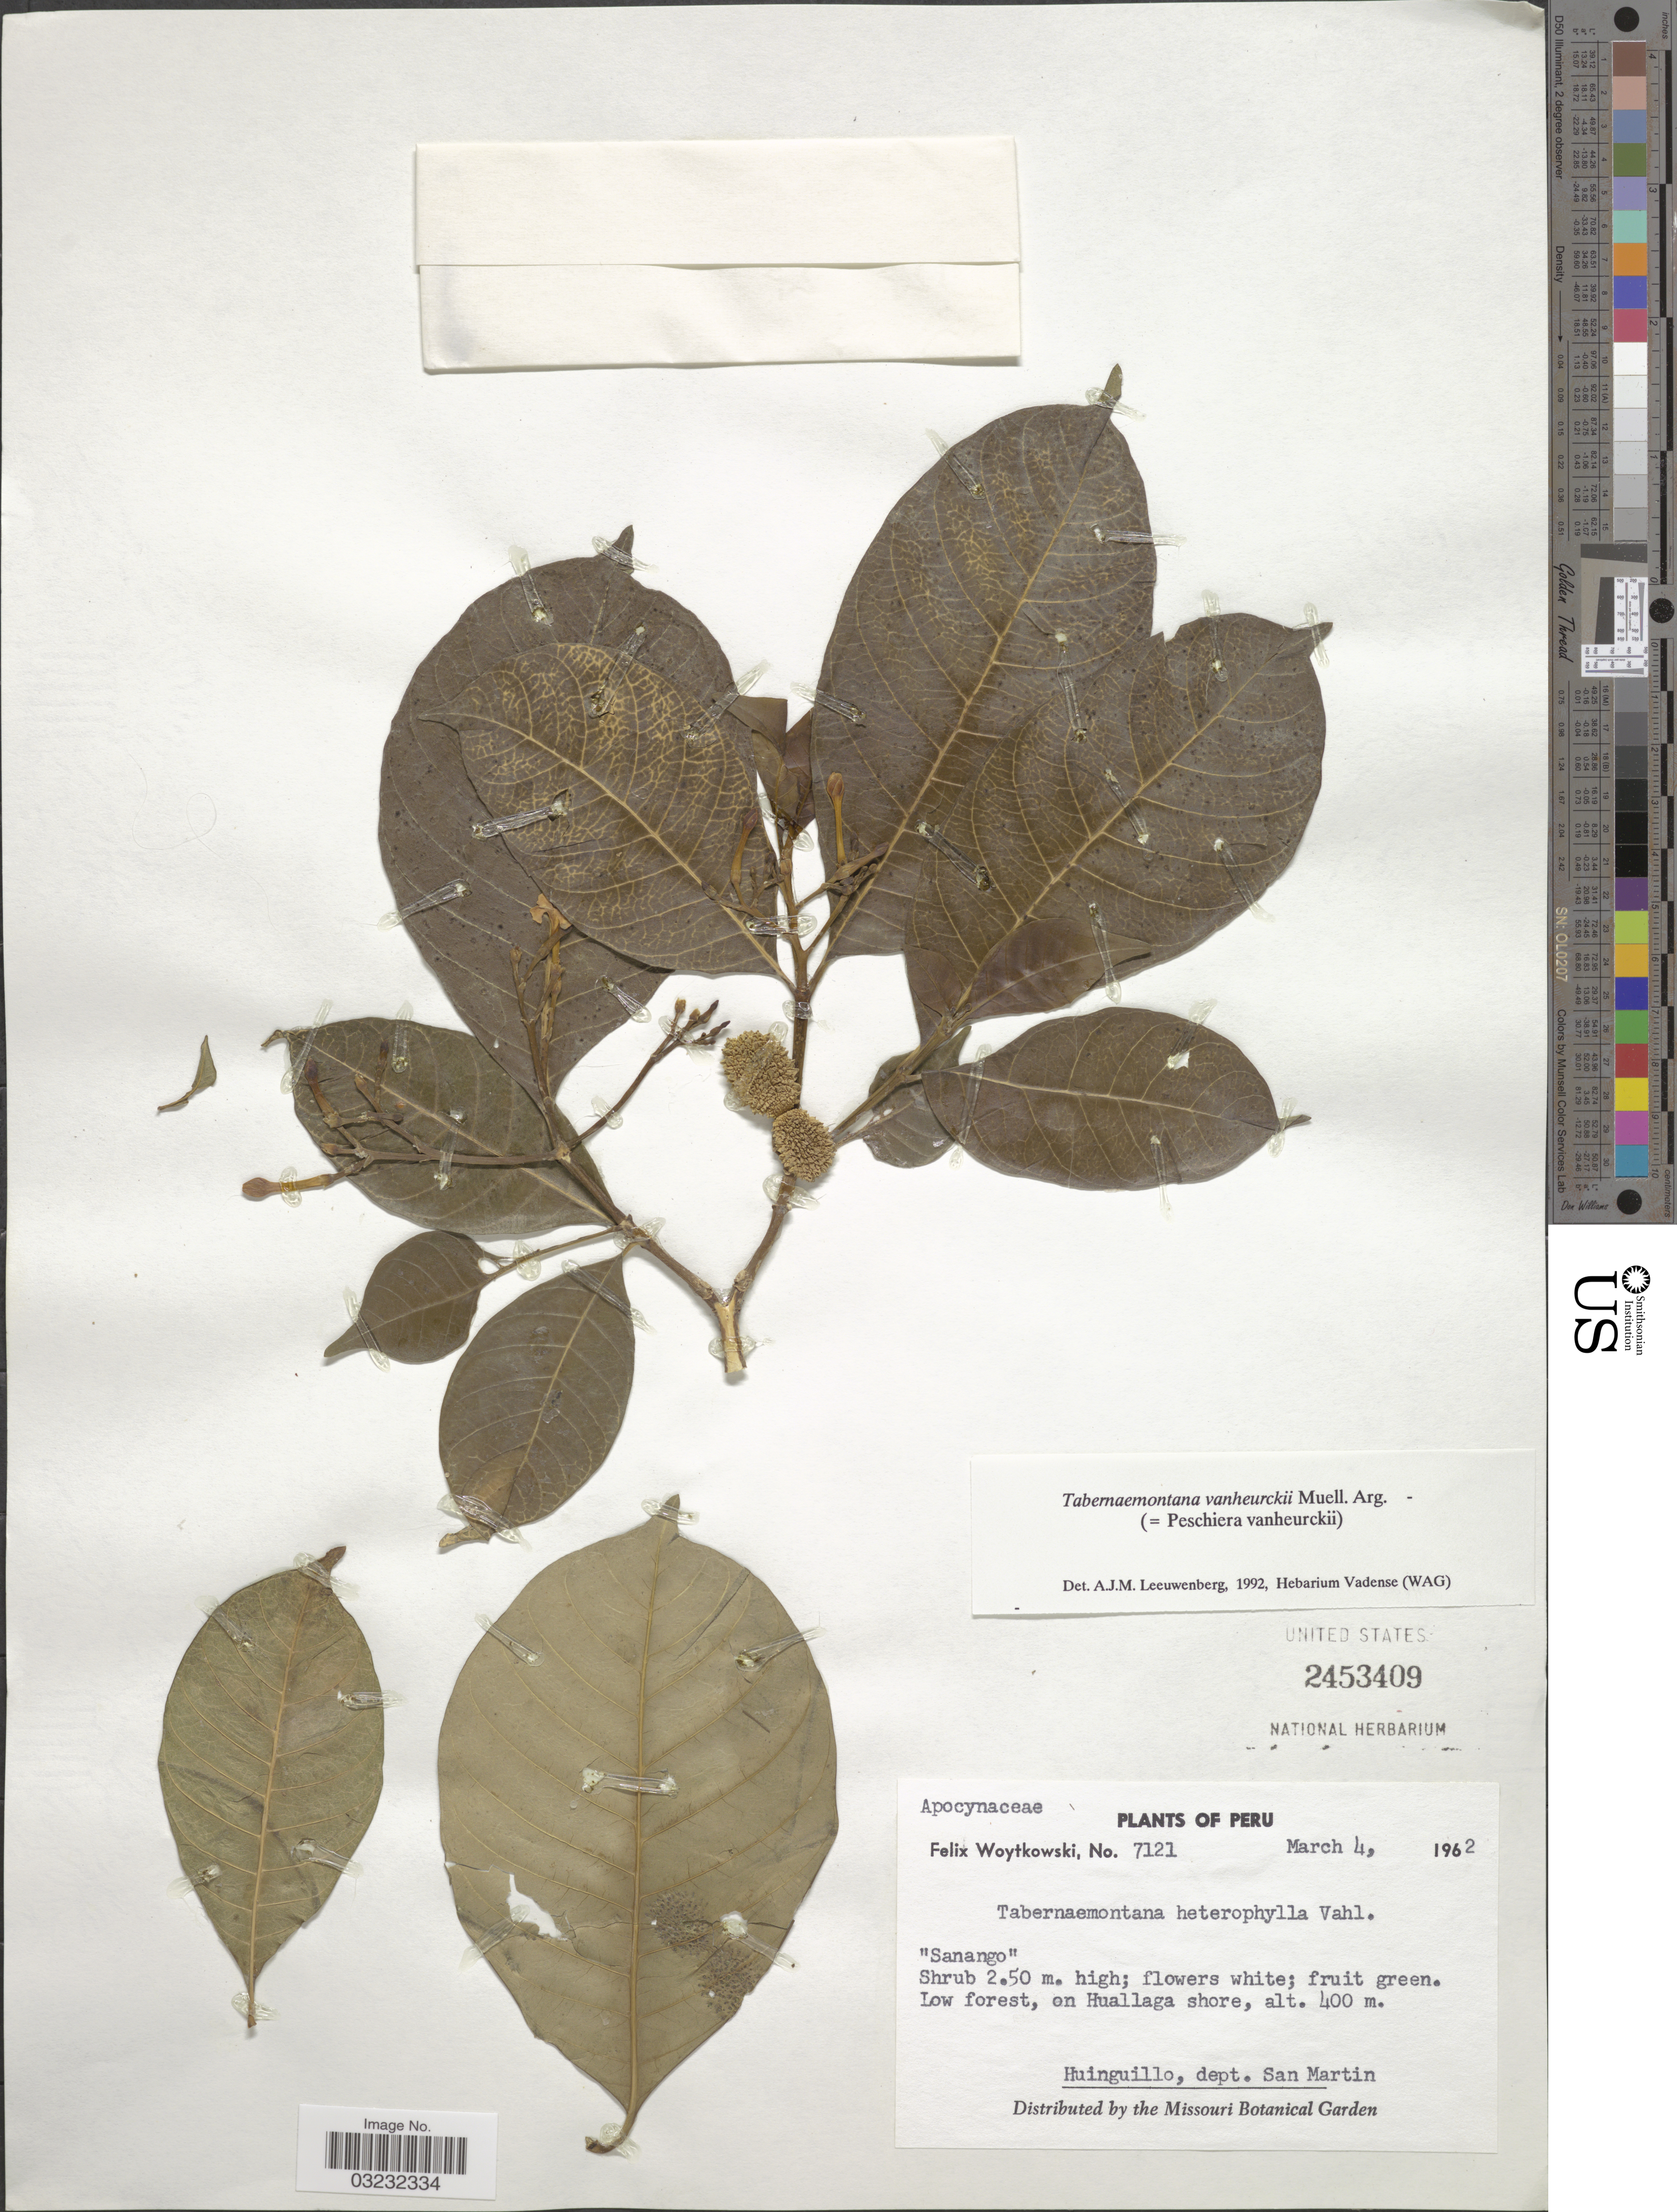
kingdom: Plantae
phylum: Tracheophyta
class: Magnoliopsida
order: Gentianales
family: Apocynaceae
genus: Tabernaemontana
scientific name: Tabernaemontana vanheurckii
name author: Müll. Arg.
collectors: F. Woytkowski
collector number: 7121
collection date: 1962-03-04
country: Peru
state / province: San Martín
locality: Low forest, on Huallaga shore Huinguillo, dept. San Martin.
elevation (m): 400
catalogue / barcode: US 2453409